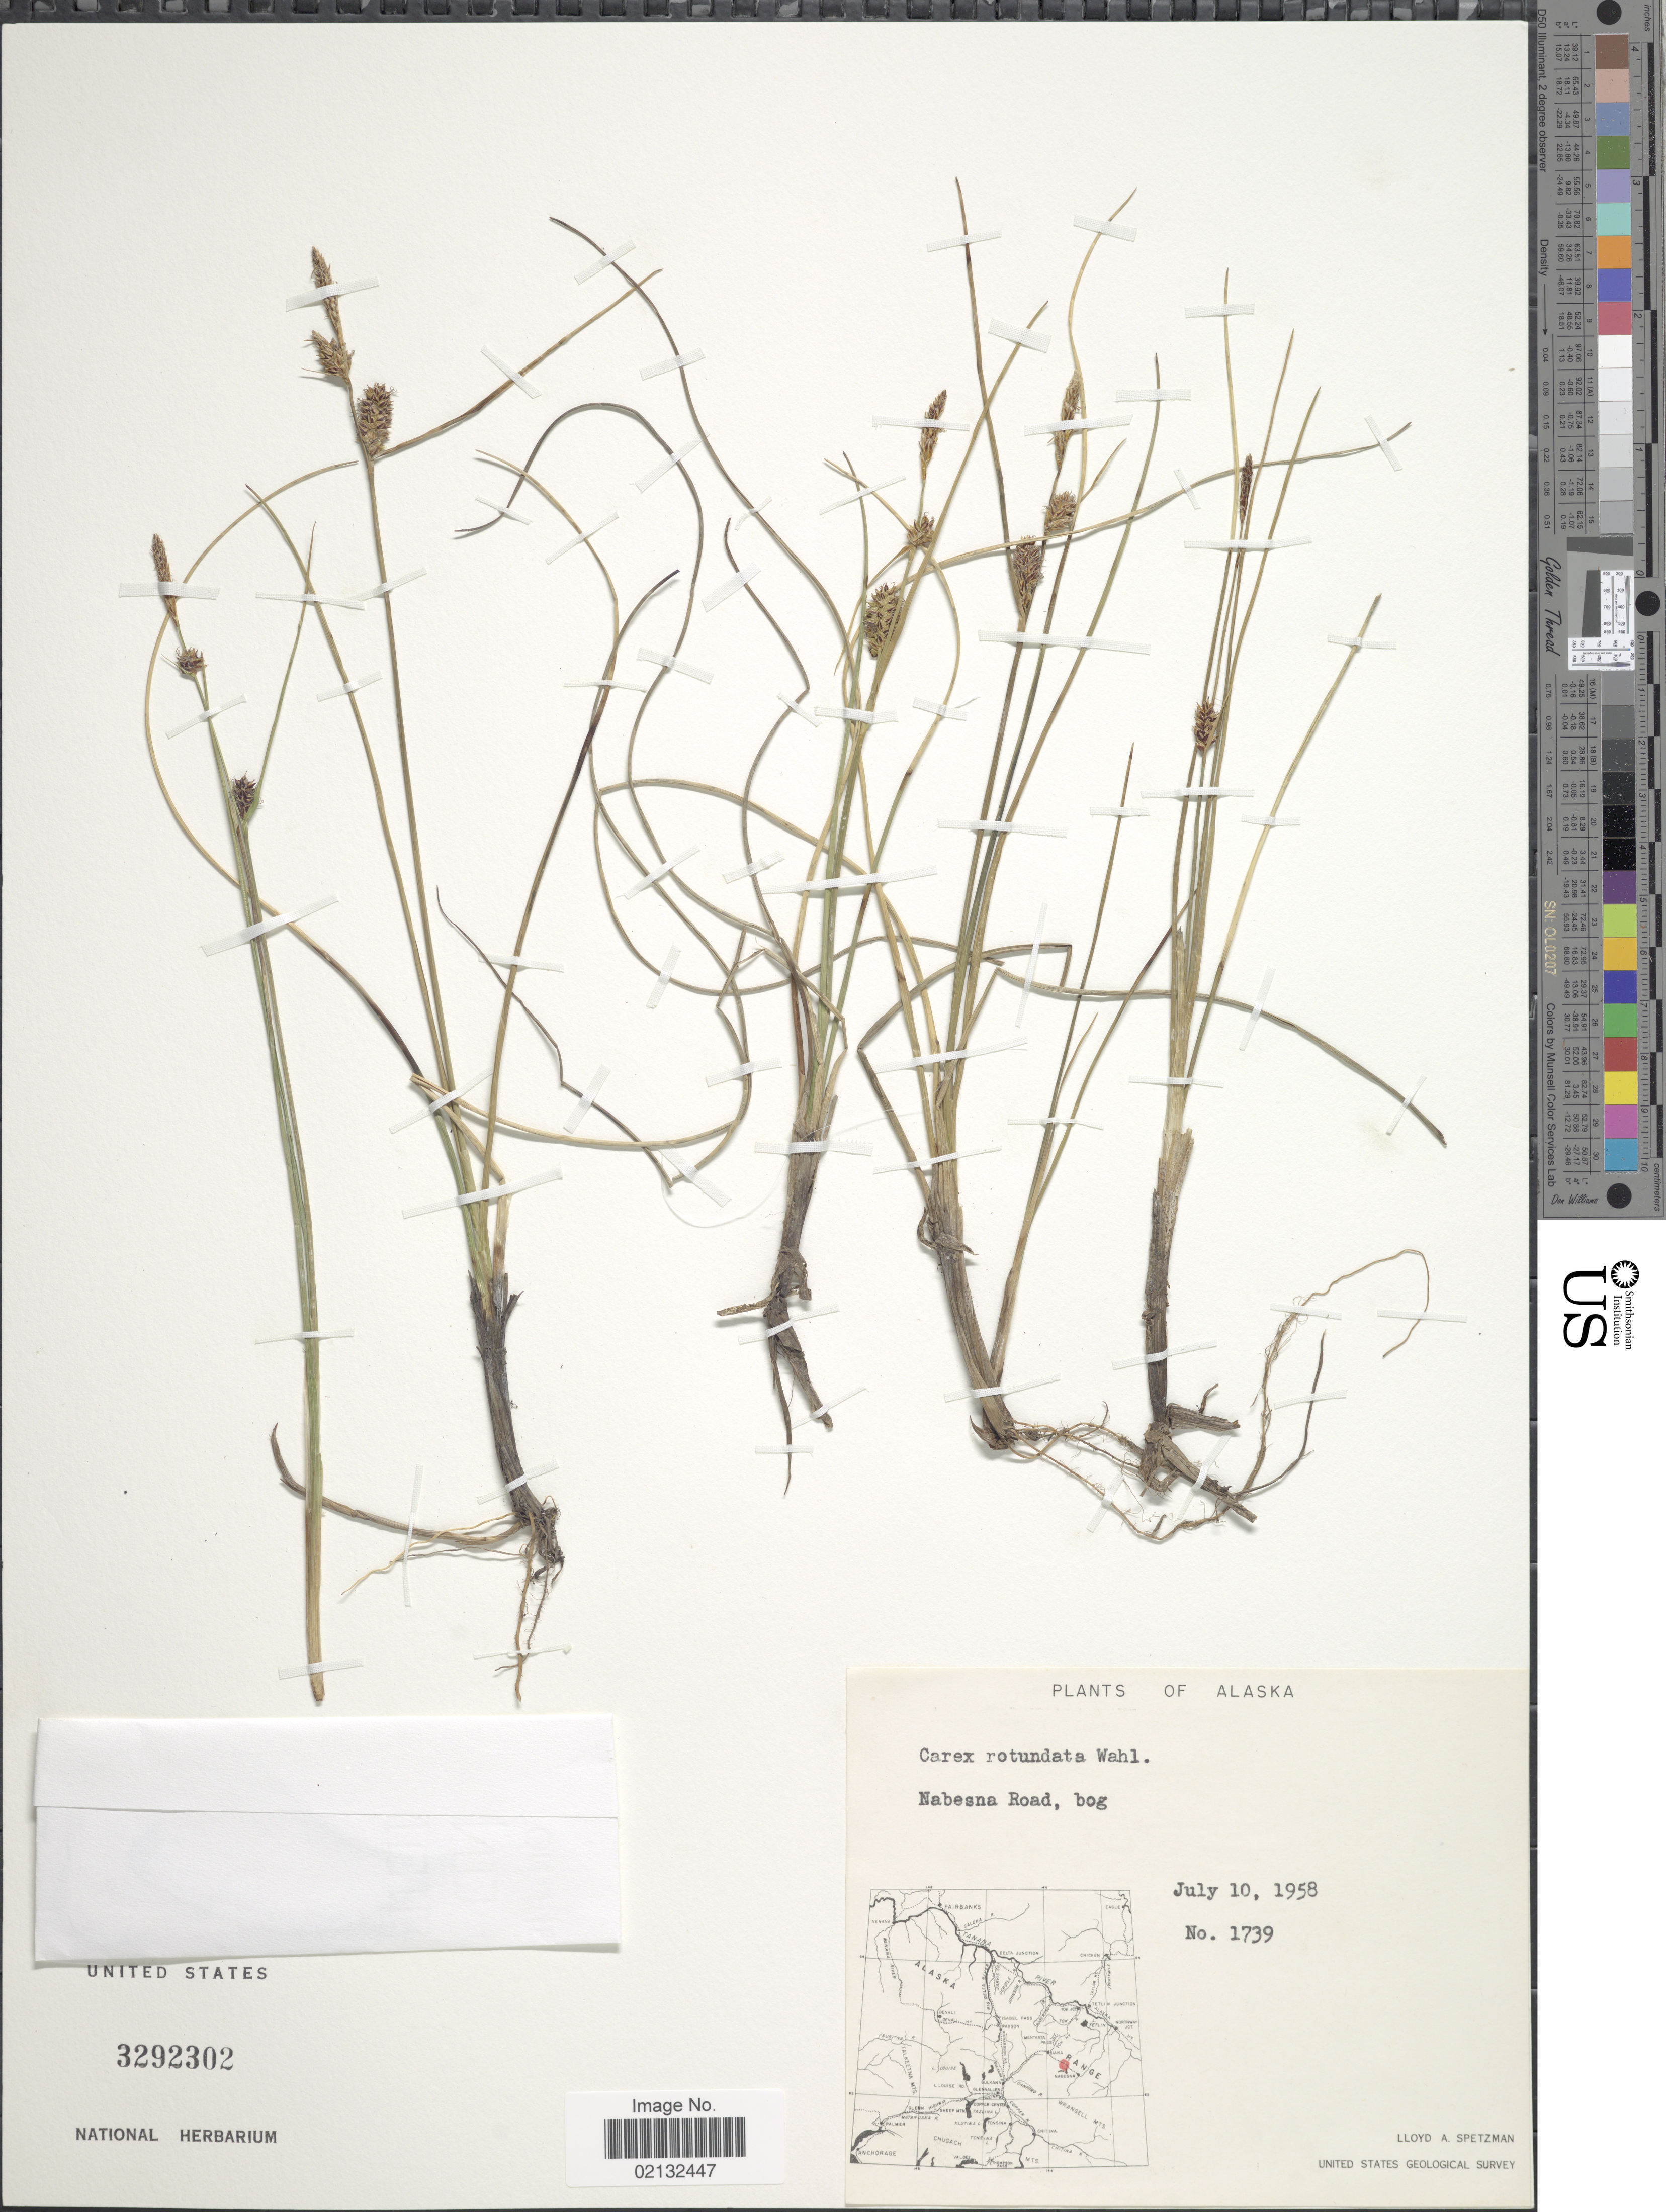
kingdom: Plantae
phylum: Tracheophyta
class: Liliopsida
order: Poales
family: Cyperaceae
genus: Carex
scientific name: Carex rotundata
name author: Wahlenb.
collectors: L. Spetzman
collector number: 1739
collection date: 1958-07-10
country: United States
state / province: Alaska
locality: Nabesna Road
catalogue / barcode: US 3292302